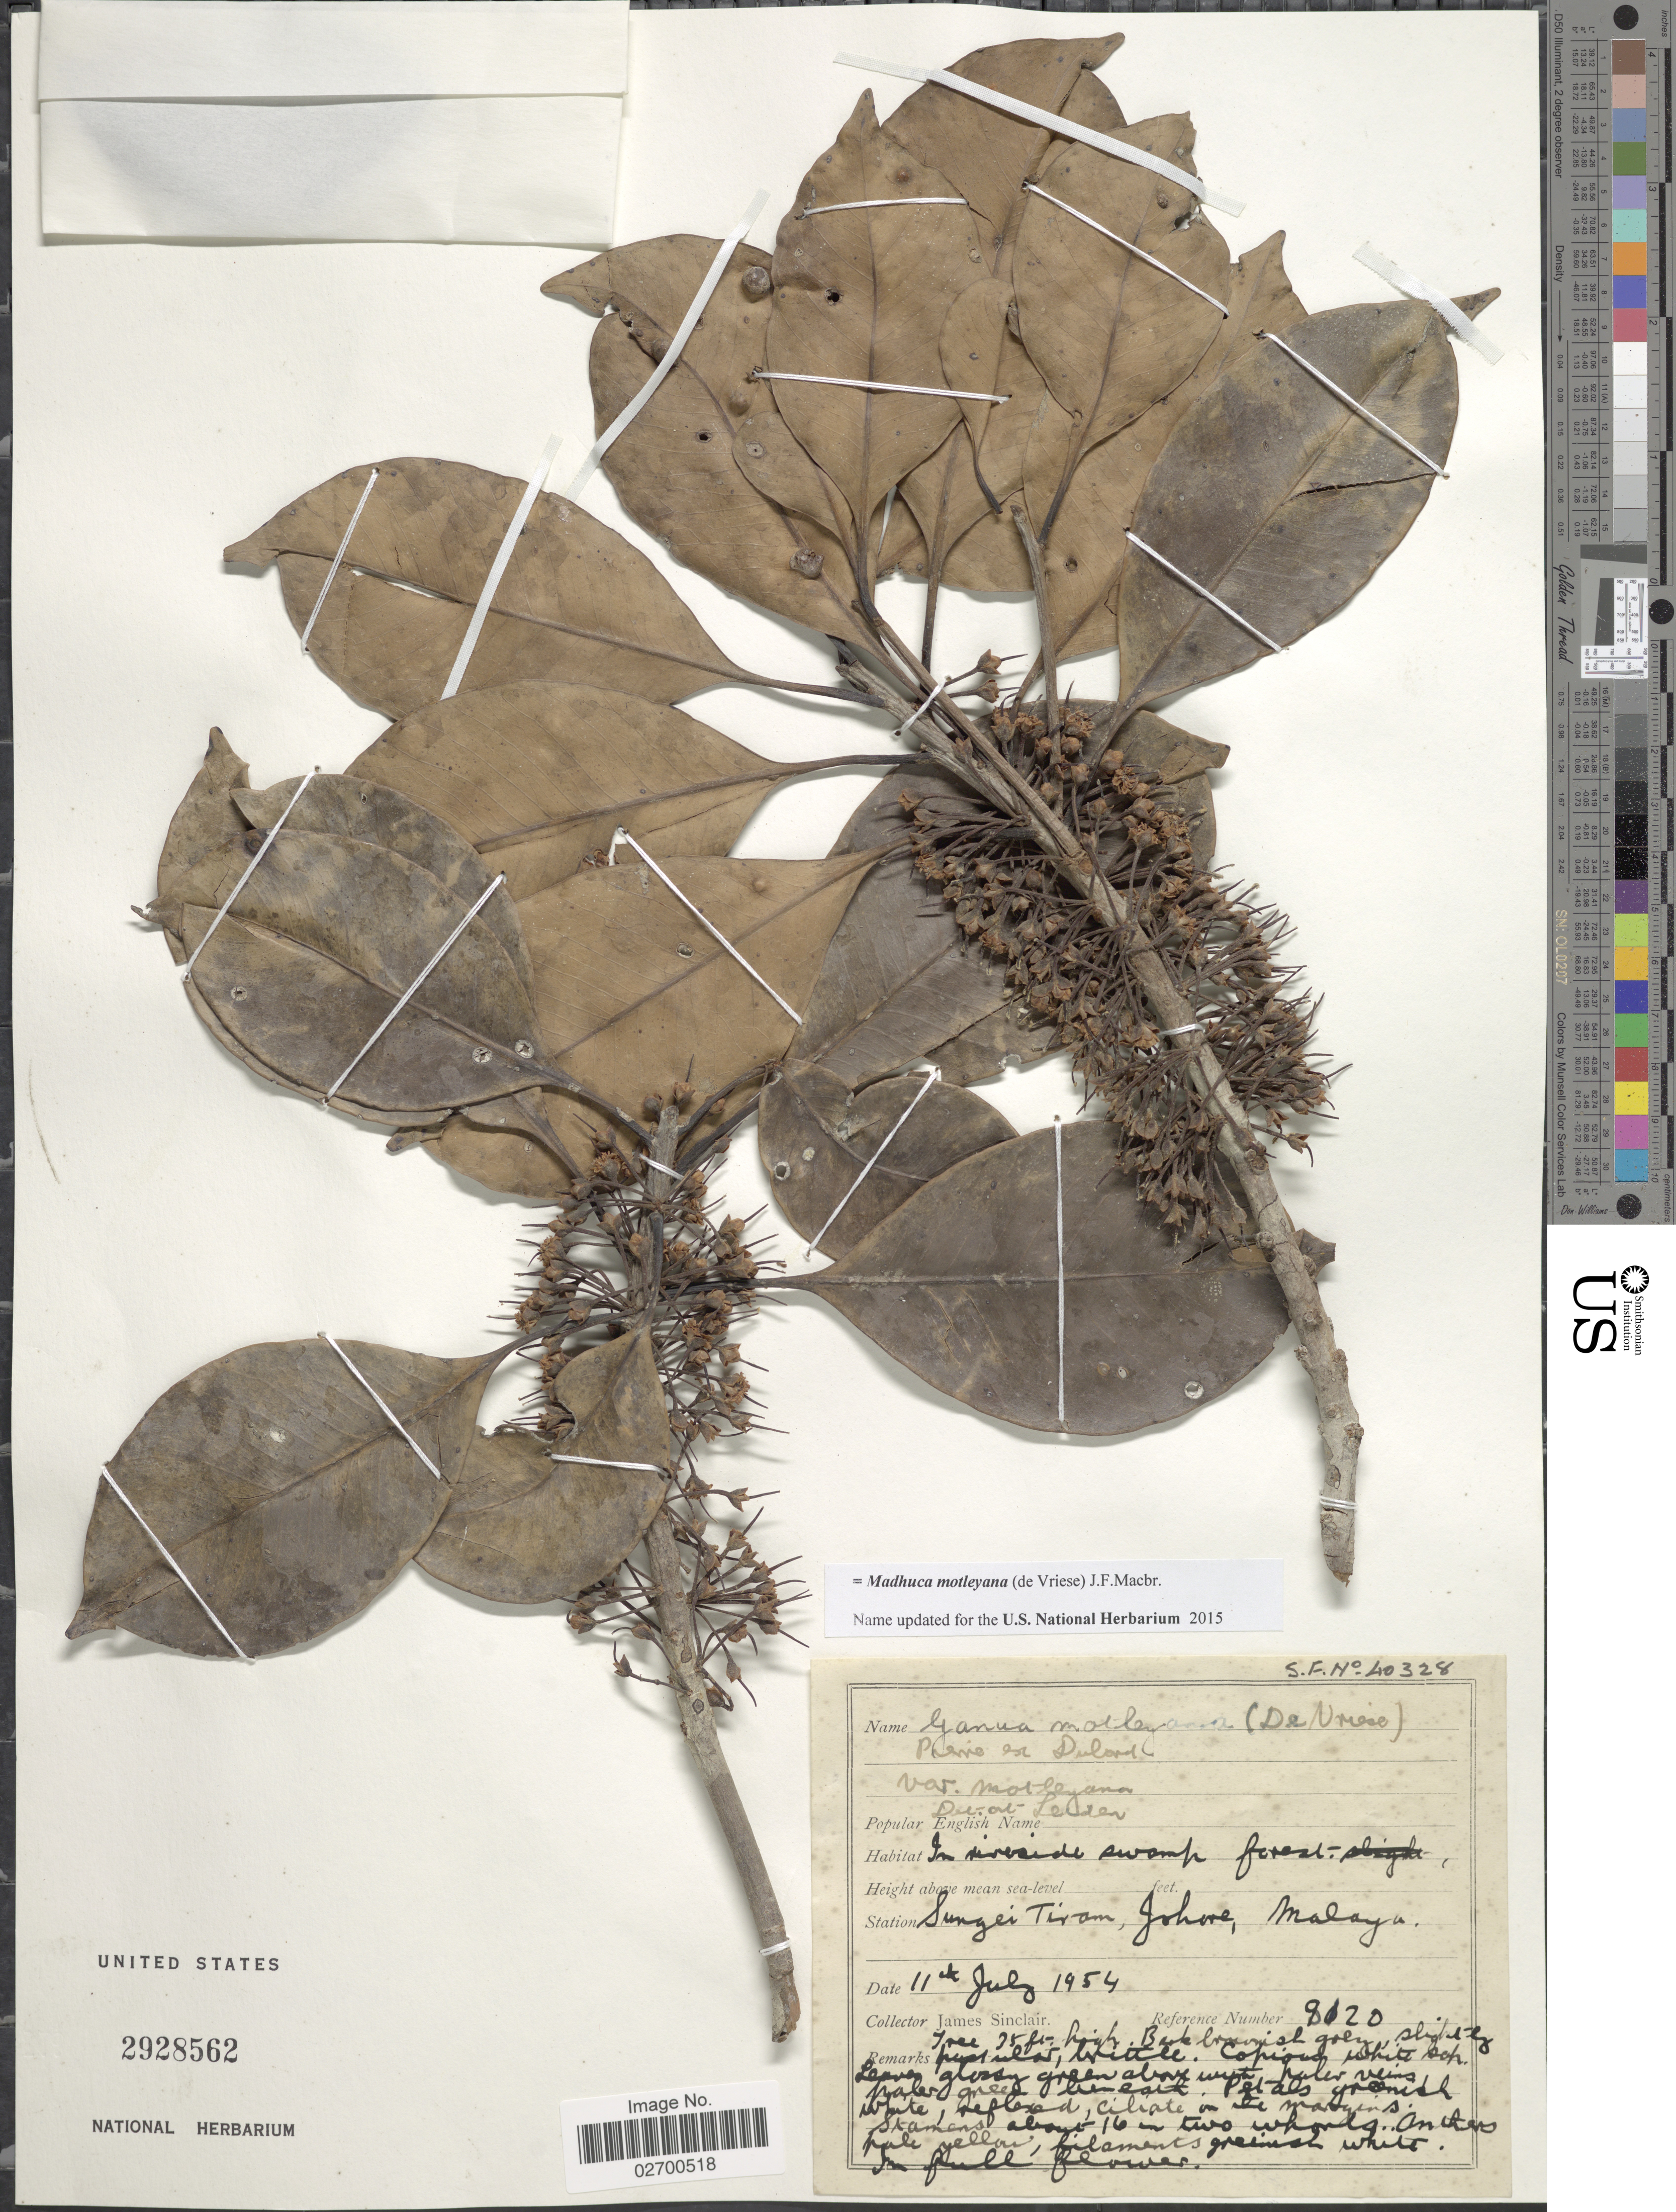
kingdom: Plantae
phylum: Tracheophyta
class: Magnoliopsida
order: Ericales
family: Sapotaceae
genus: Madhuca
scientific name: Madhuca motleyana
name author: (J.F. Macbr.) de Vriese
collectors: J. Sinclair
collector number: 8120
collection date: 1954-07-11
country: Malaysia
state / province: Johor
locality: Sungei Tiram, Johore, Malaya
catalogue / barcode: US 2928562